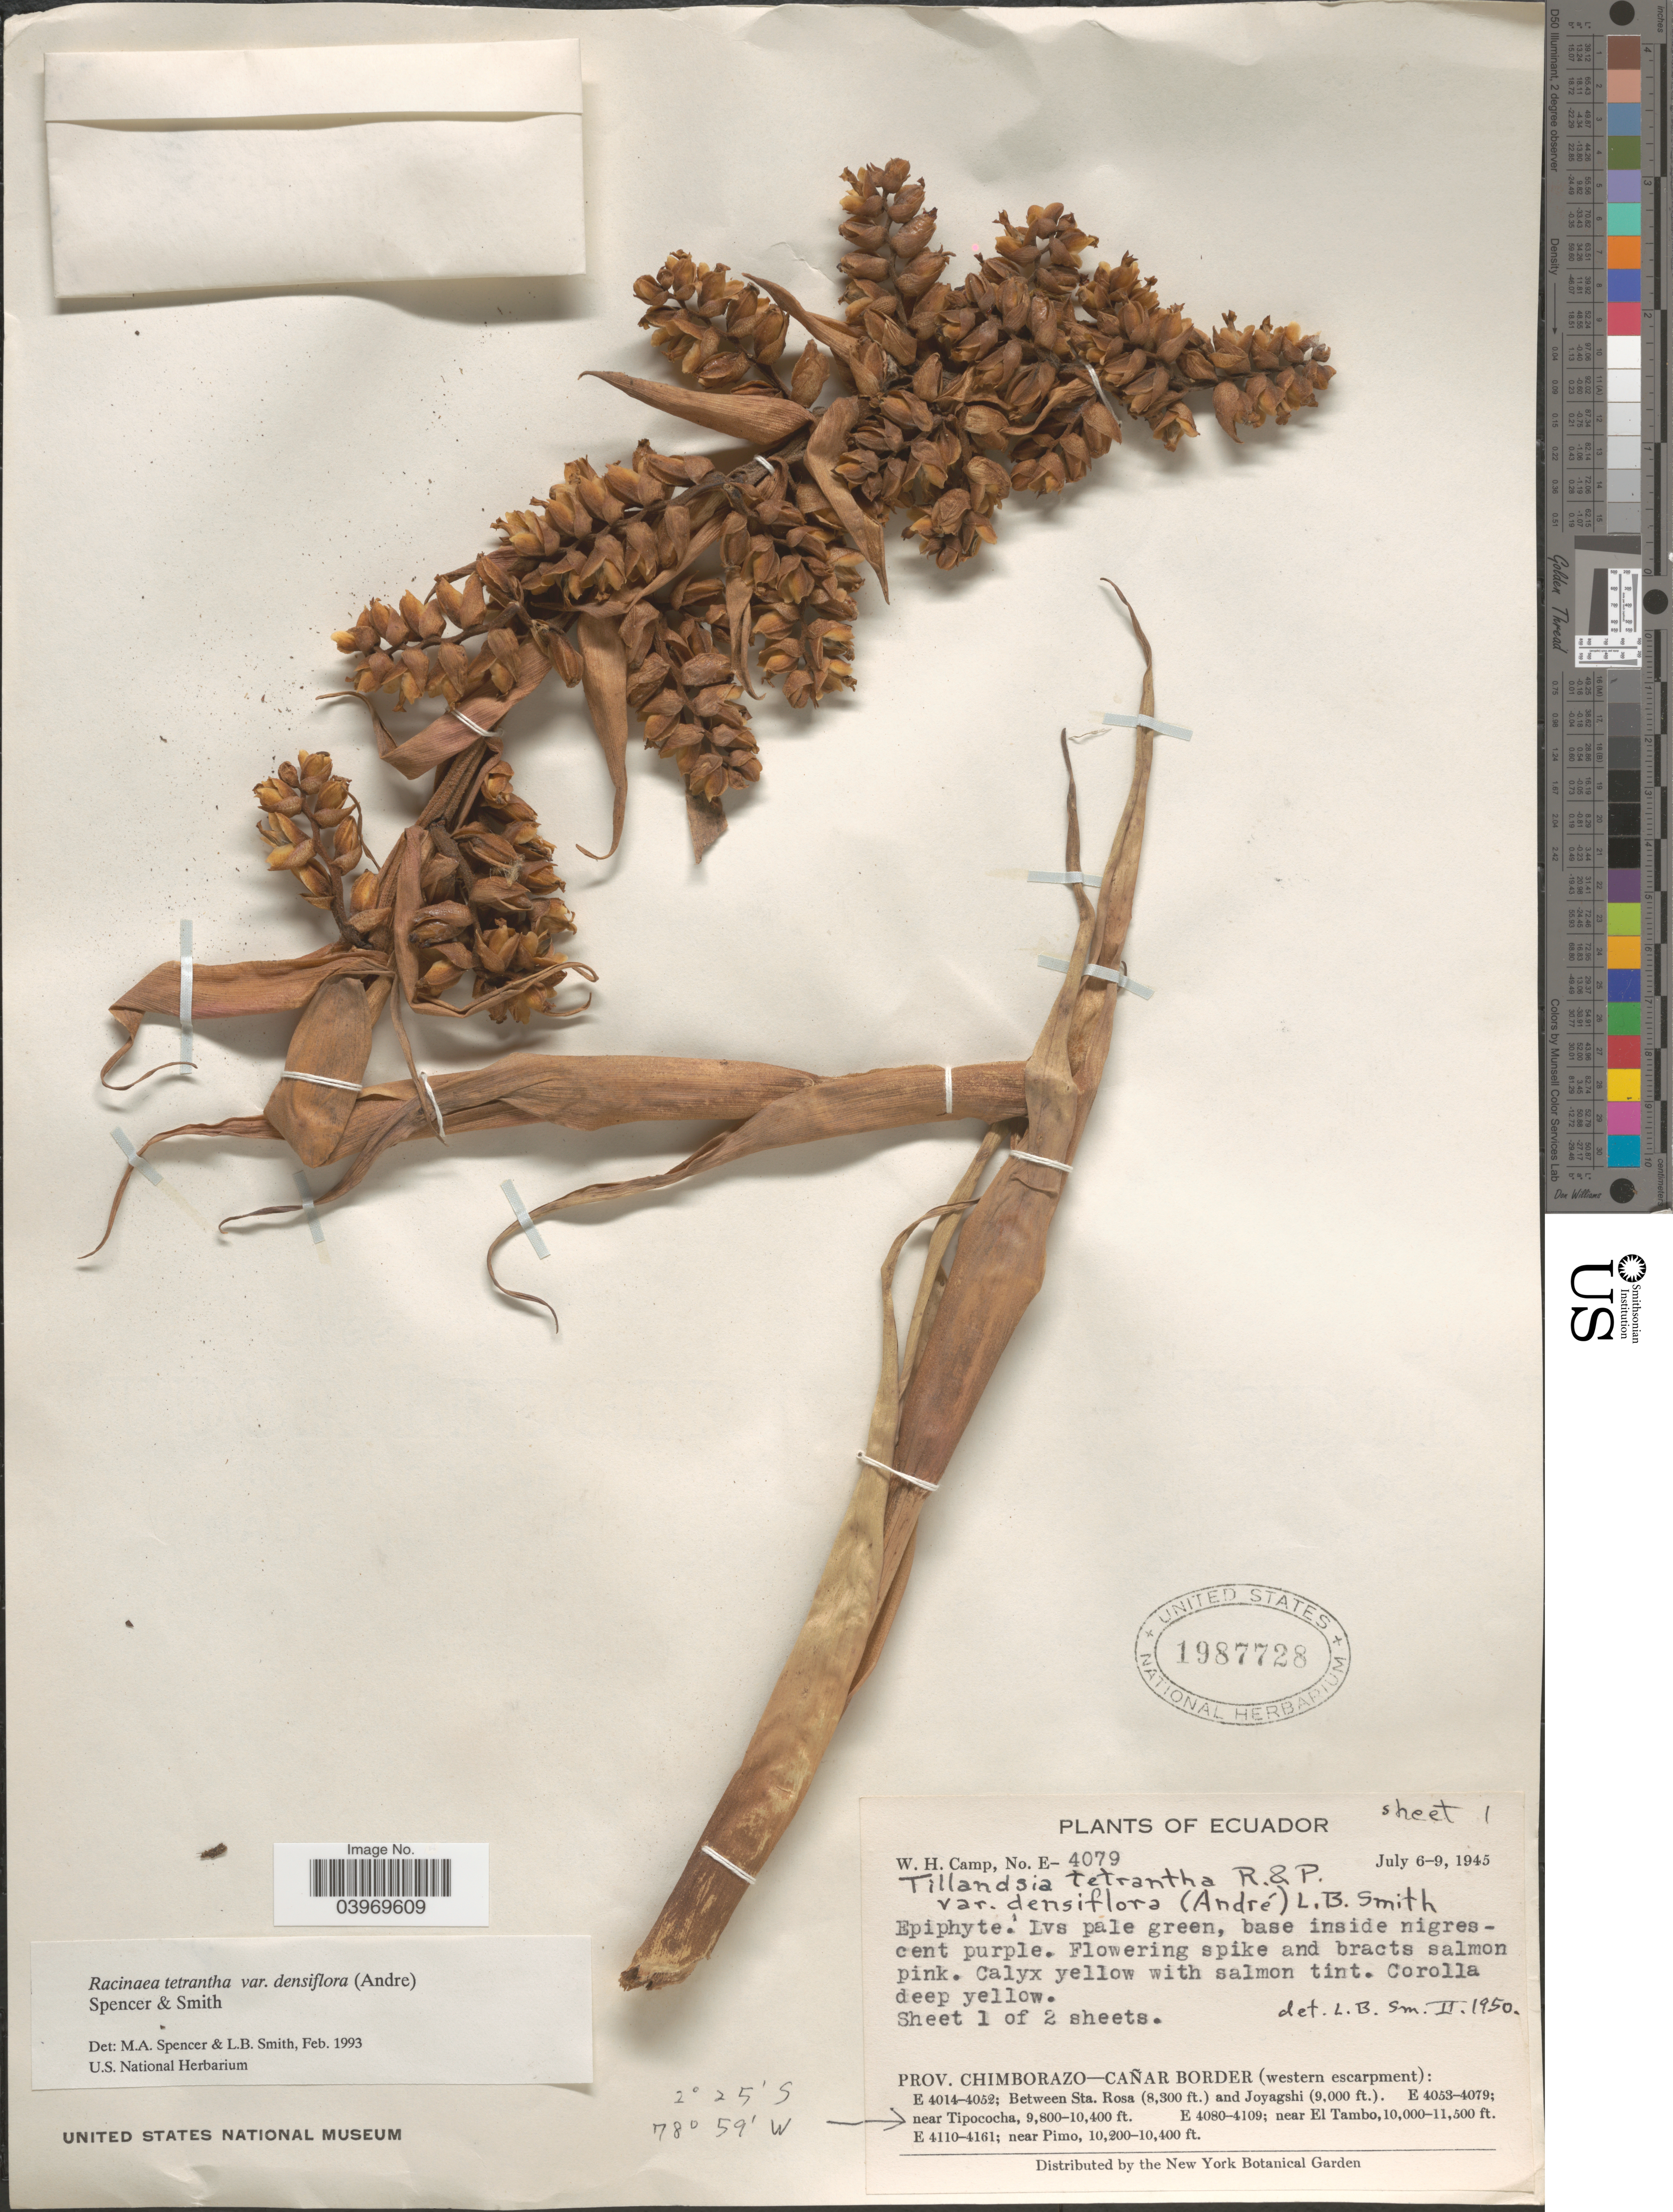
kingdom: Plantae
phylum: Tracheophyta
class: Liliopsida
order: Poales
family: Bromeliaceae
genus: Racinaea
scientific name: Racinaea tetrantha var. densiflora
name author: (André) M.A. Spencer & L.B. Sm.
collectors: W. H. Camp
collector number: E-4079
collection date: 1945-07-06/1945-07-09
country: Ecuador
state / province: Chimborazo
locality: Cañar Border (western escarpment): Near Tipococha.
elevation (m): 2987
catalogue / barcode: US 1987728